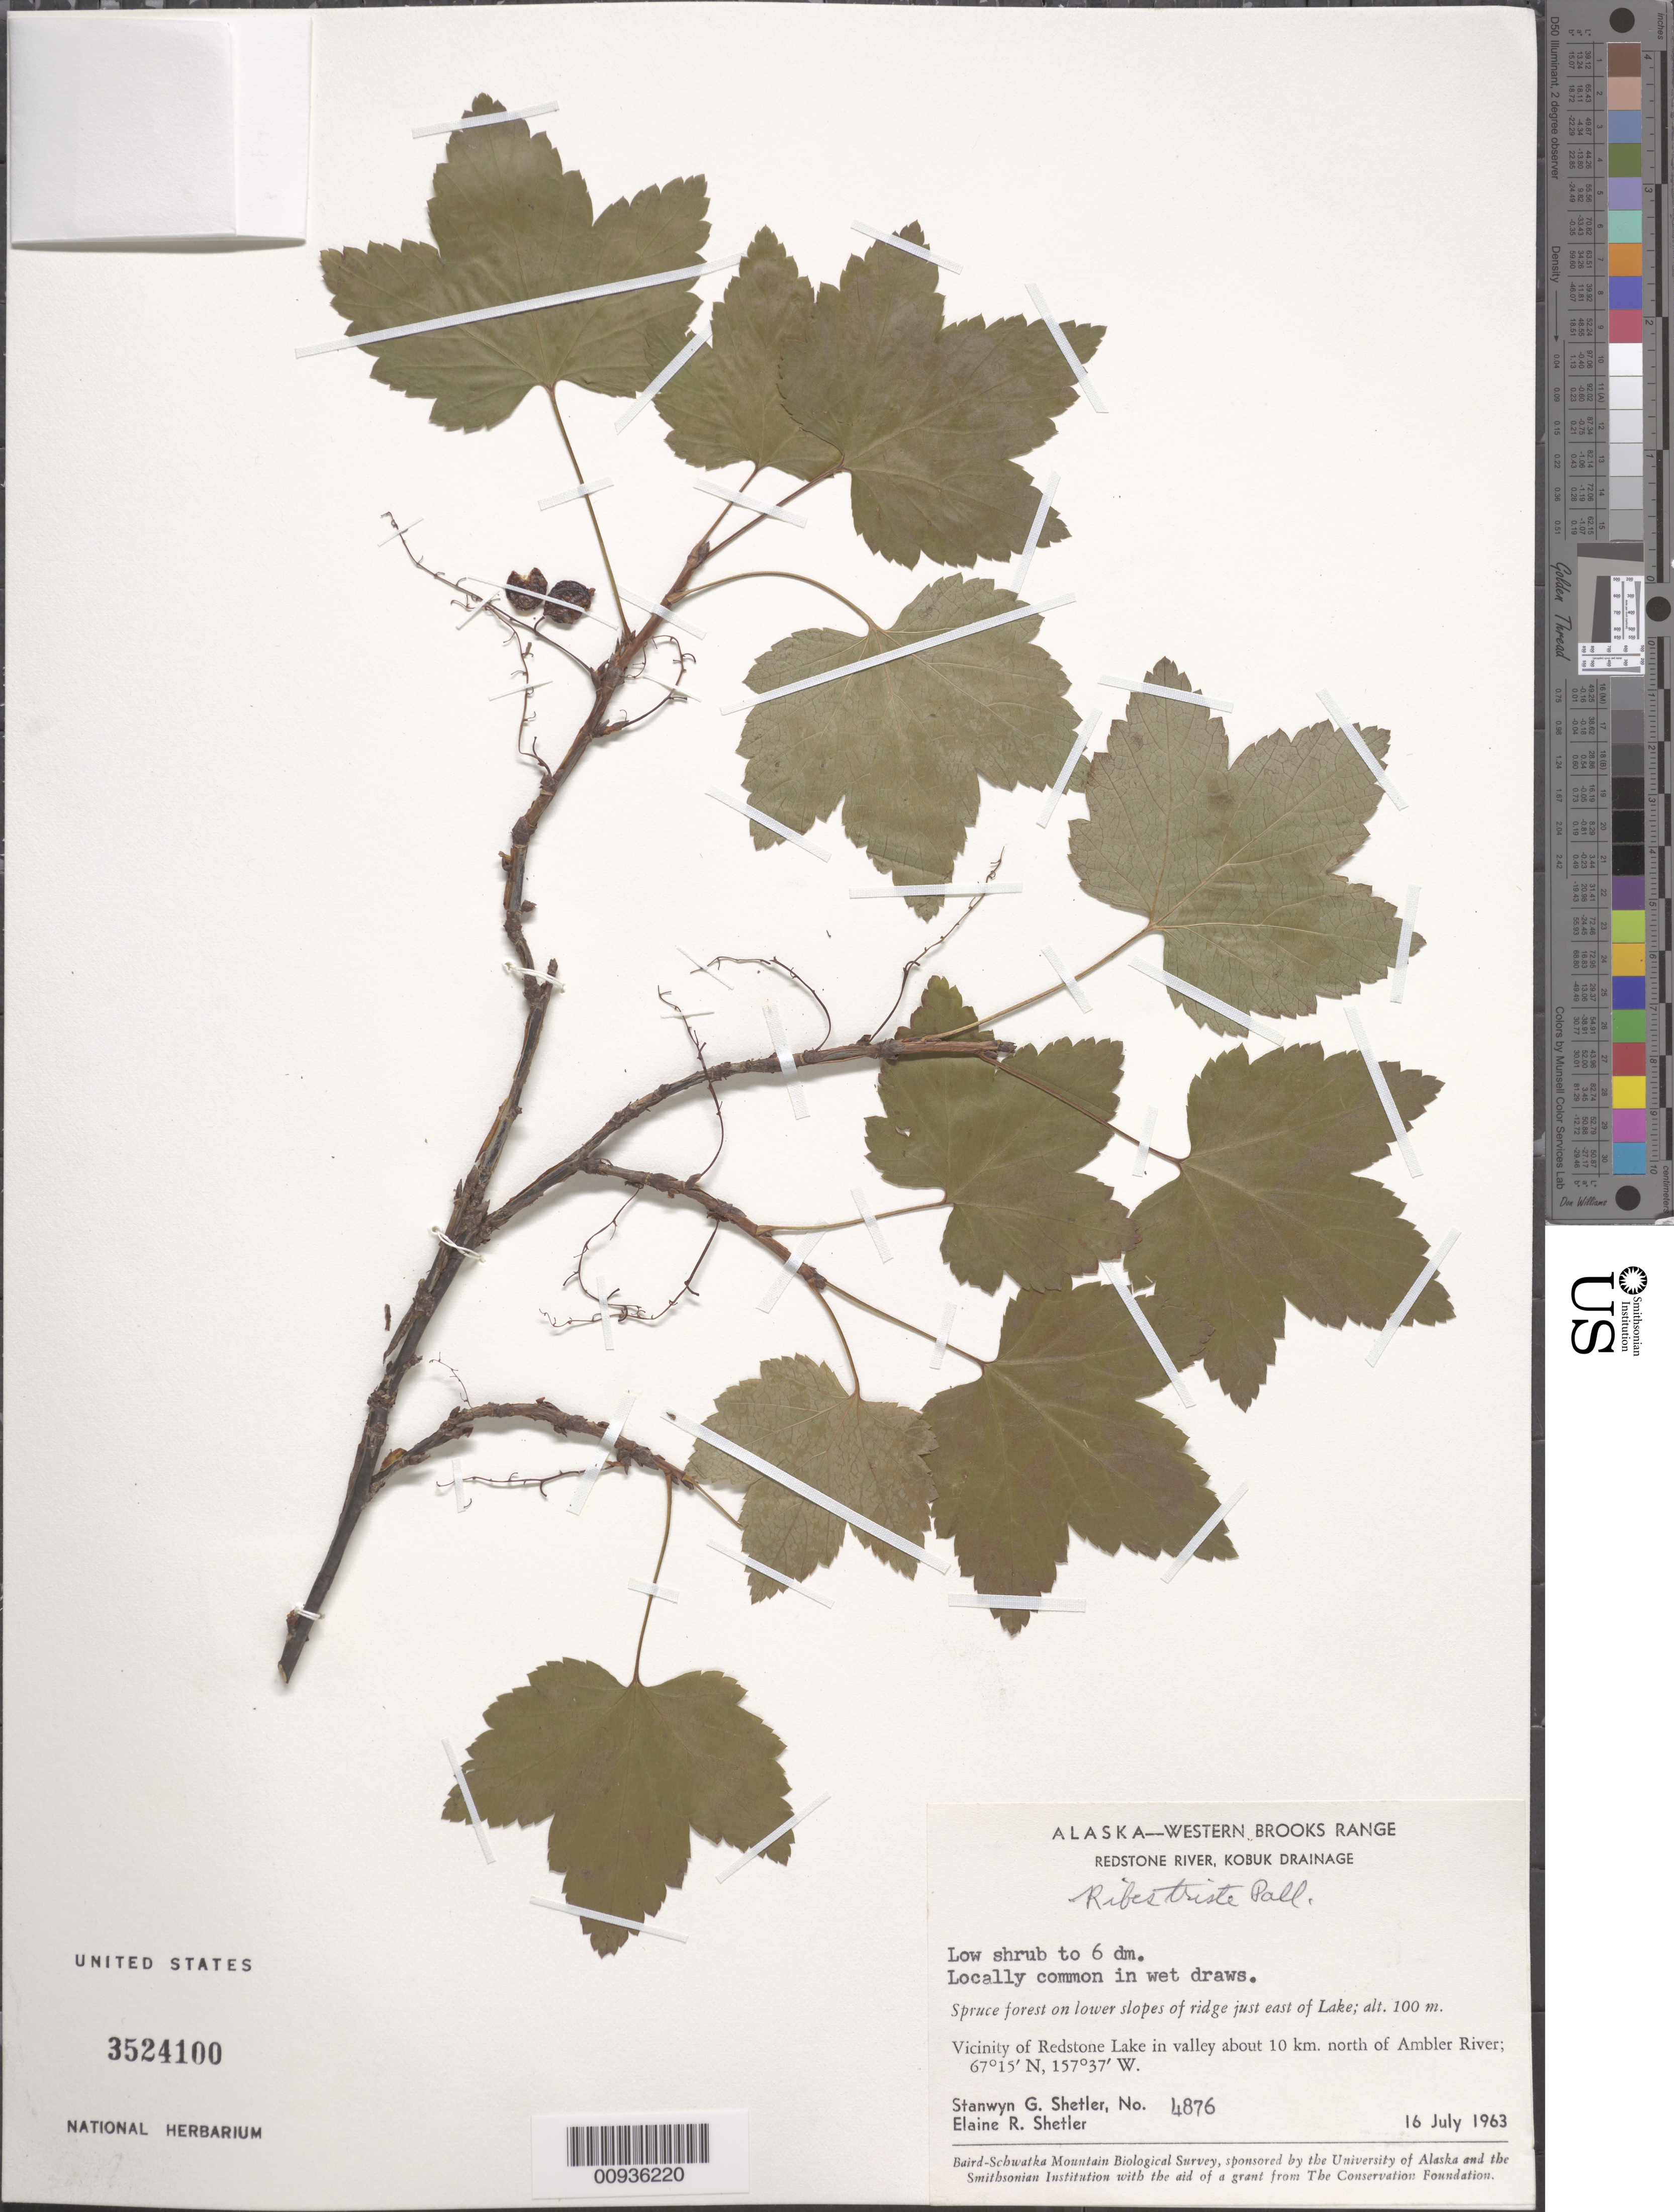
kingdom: Plantae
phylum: Tracheophyta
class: Magnoliopsida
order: Saxifragales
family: Grossulariaceae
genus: Ribes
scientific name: Ribes triste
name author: Pall.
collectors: S. Shetler & E. R. Shetler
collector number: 4876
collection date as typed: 16 Jul 1963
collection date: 1963-07-16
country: United States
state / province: Alaska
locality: Vicinity of Redstone Lake in valley about 10 km. north of Ambler River. Western Brooks Range, Redstone River, Kobuk Drainage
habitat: Spruce forest on lower slopes of ridge just east of Lake. In wet draws.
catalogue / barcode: US 3524100